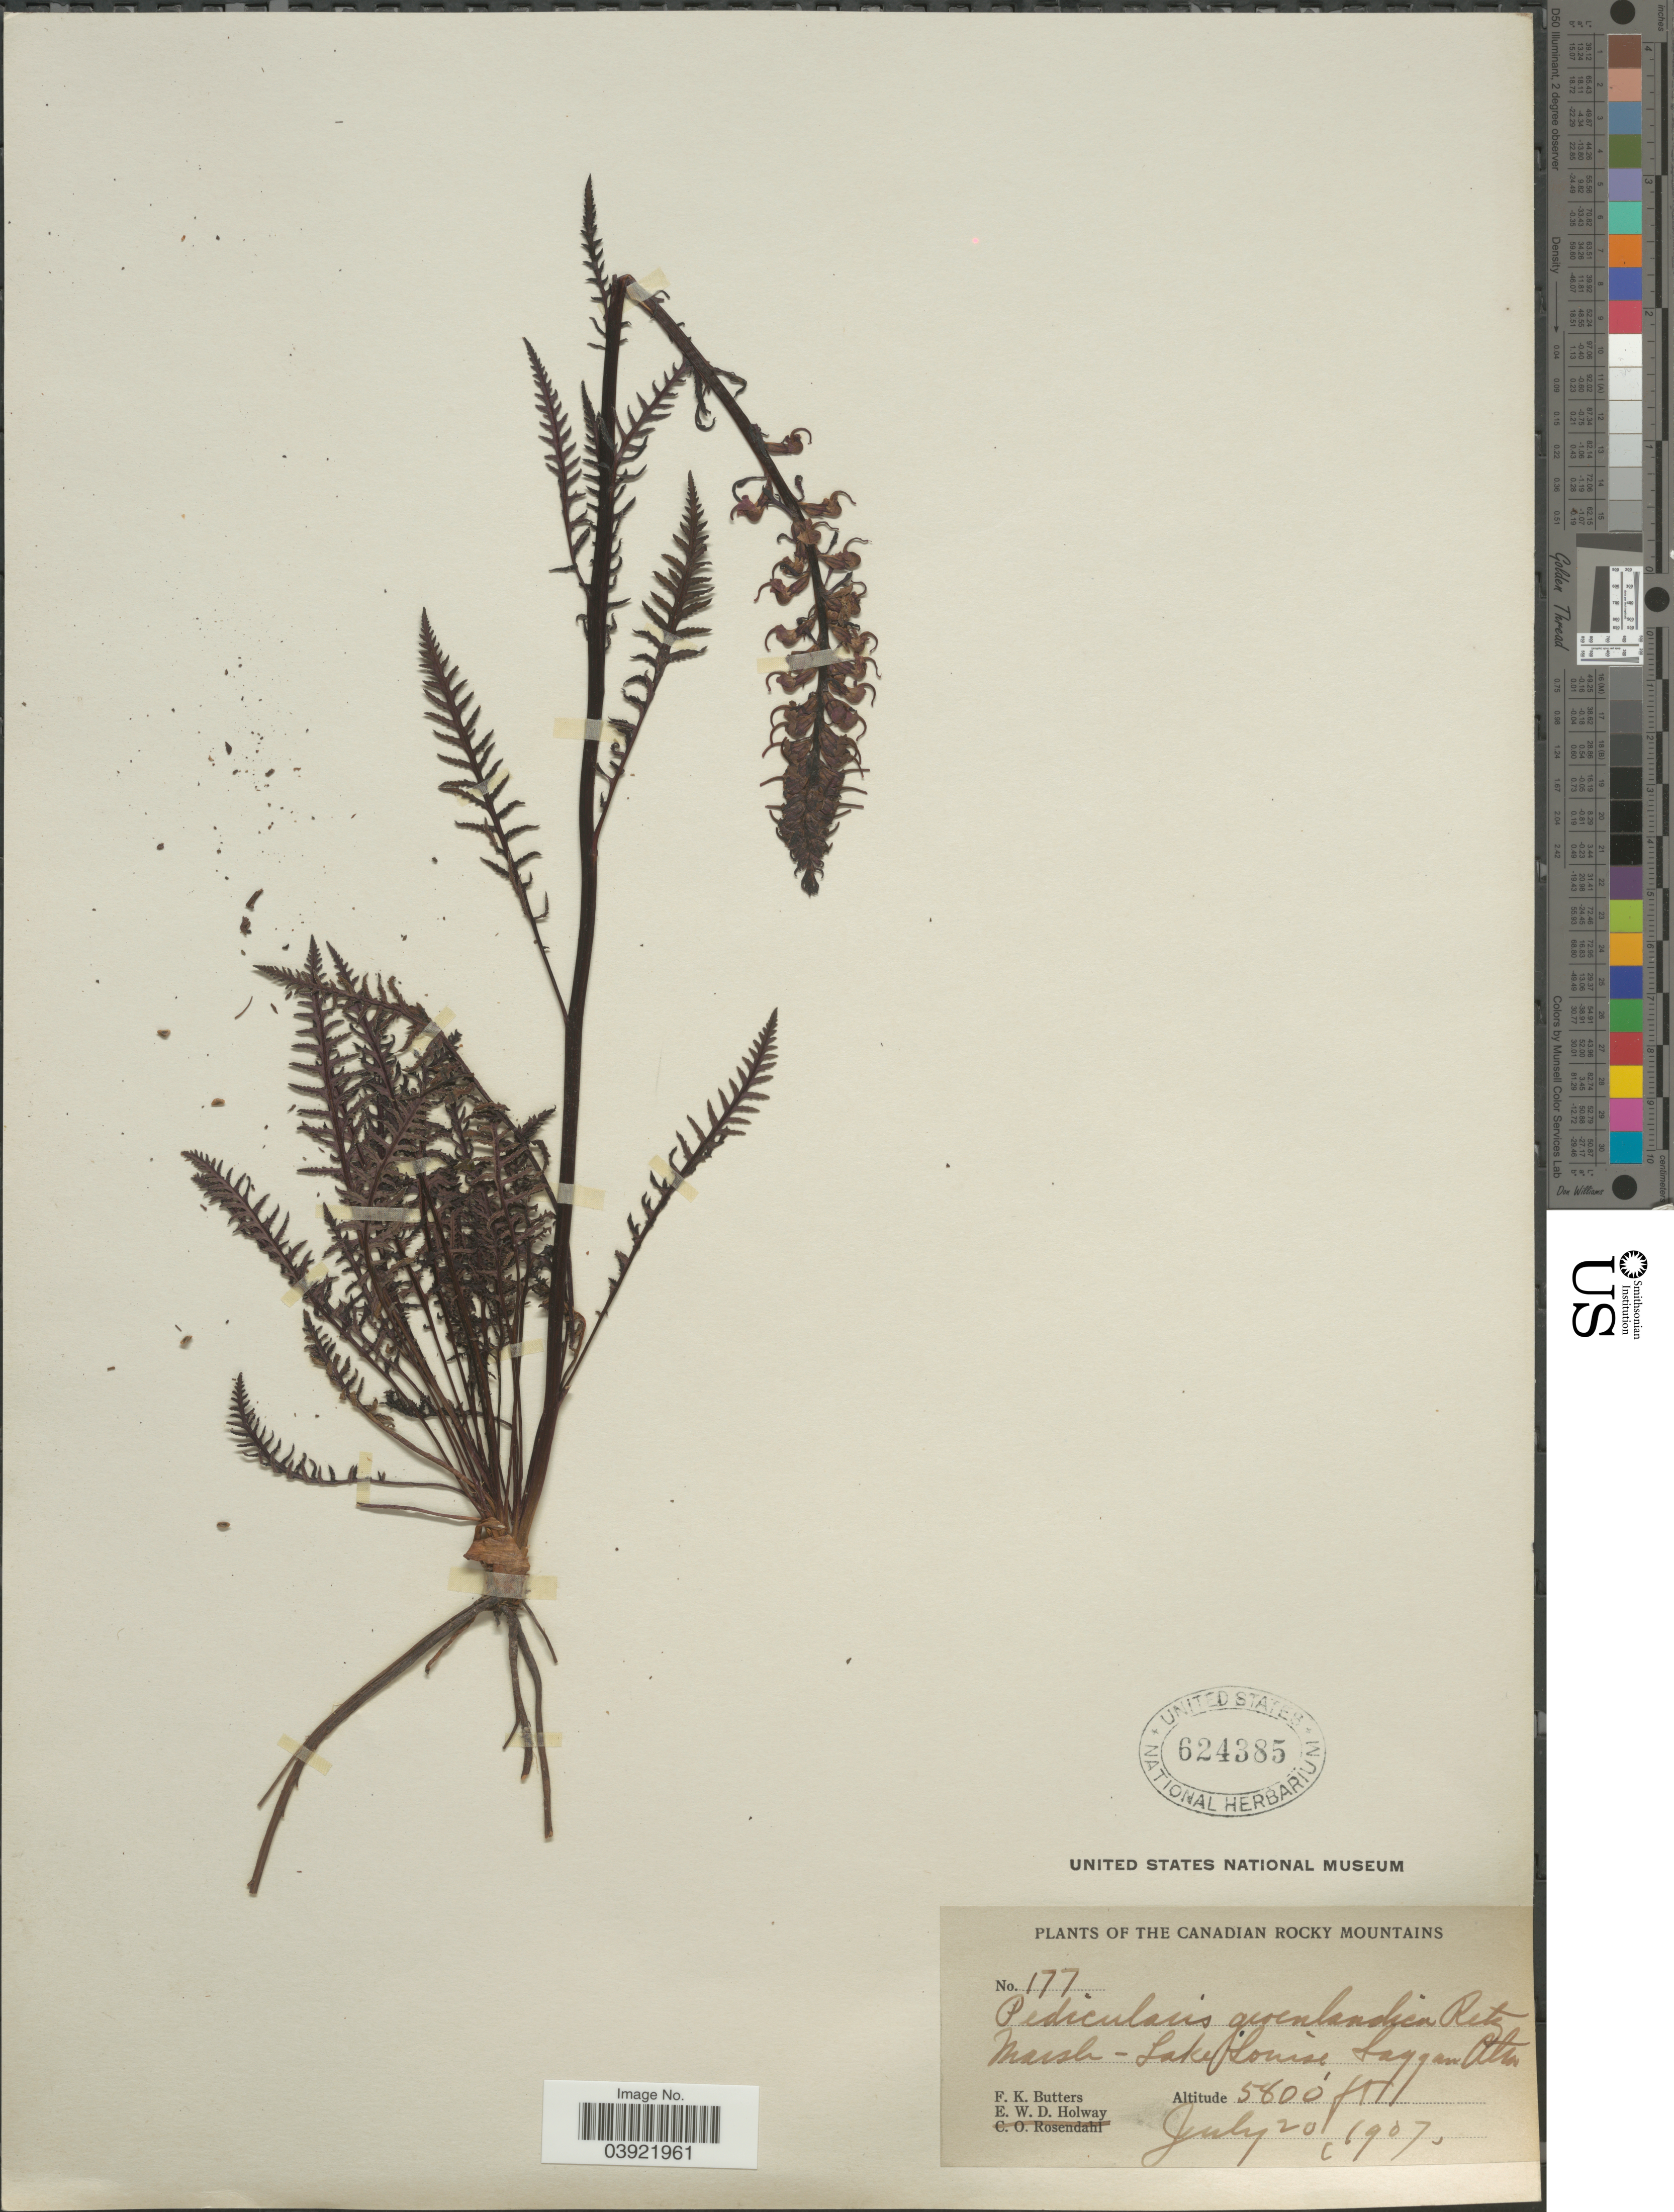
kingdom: Plantae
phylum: Tracheophyta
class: Magnoliopsida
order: Lamiales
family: Orobanchaceae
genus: Pedicularis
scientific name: Pedicularis groenlandica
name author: Retz.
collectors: F. K. Butters & E. W. D. Holway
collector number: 177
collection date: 1907-07-20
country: Canada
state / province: Alberta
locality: The Canadian Rocky Mountains. Lake Louise. Laggan Alta.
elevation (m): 1707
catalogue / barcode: US 624385